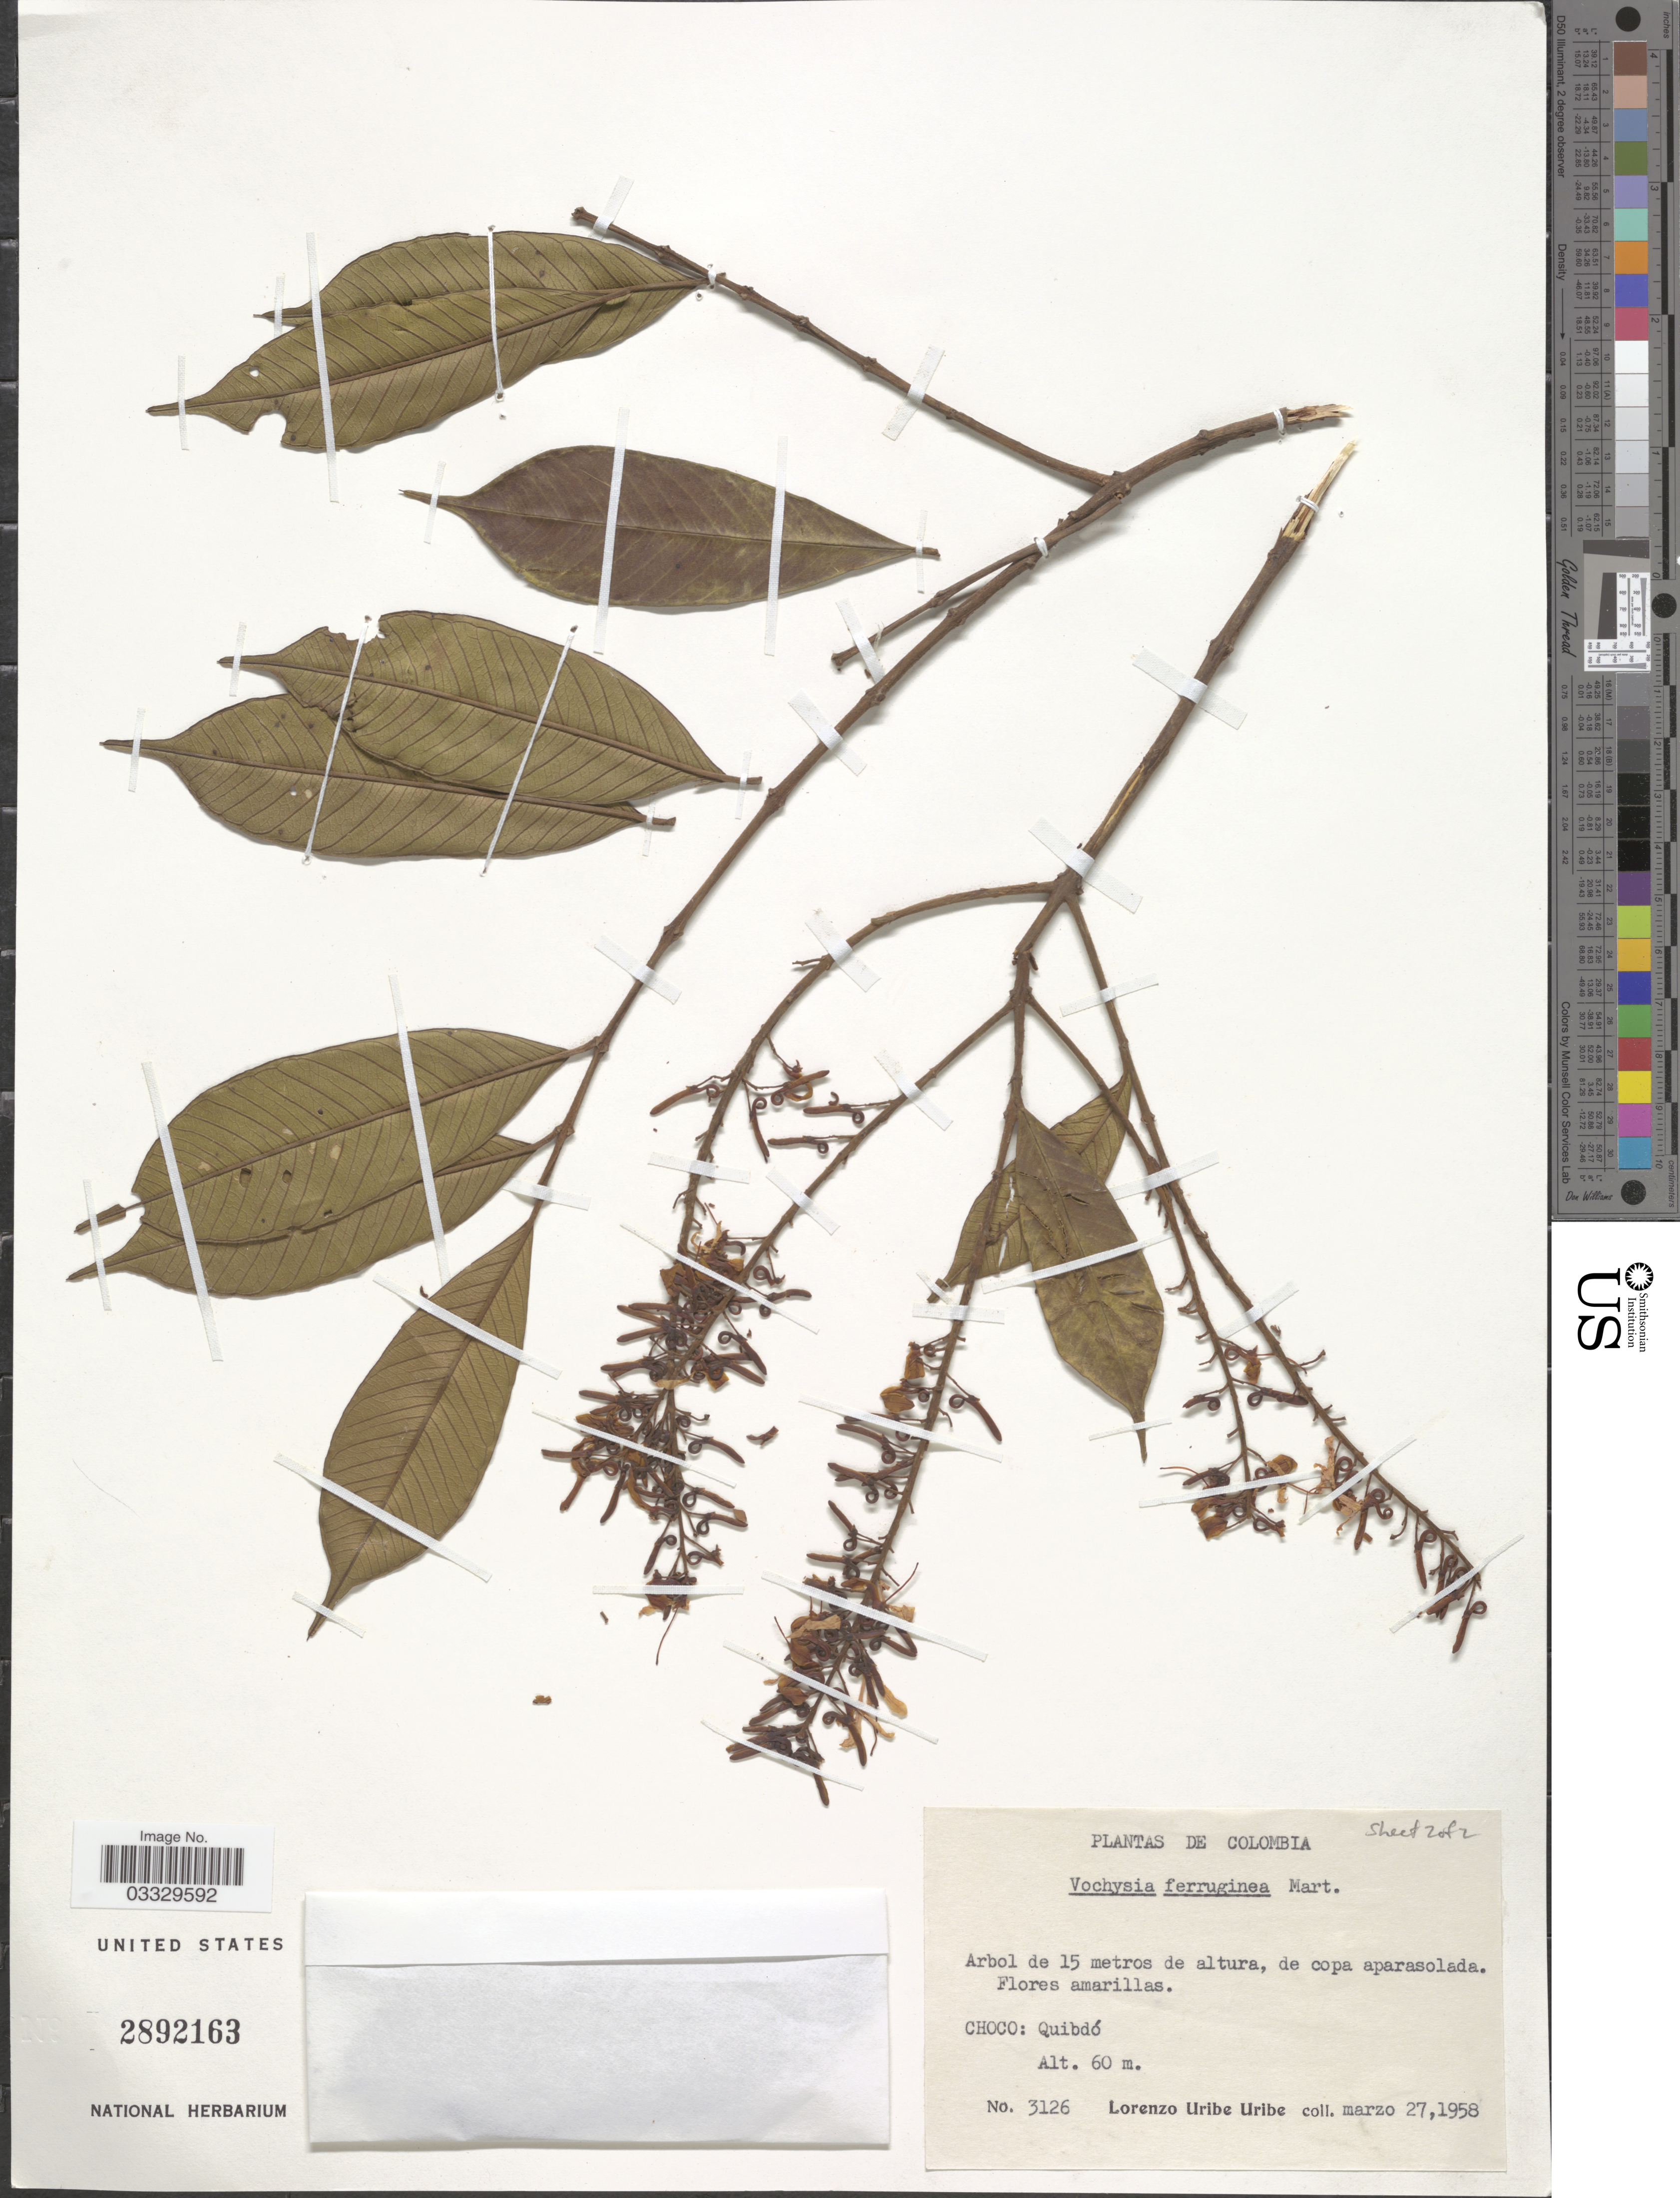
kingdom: Plantae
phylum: Tracheophyta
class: Magnoliopsida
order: Myrtales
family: Vochysiaceae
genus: Vochysia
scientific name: Vochysia ferruginea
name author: Mart.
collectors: L. Uribe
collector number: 3126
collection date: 1958-03-27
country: Colombia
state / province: Chocó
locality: Quibdó.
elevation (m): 60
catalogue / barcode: US 2892163